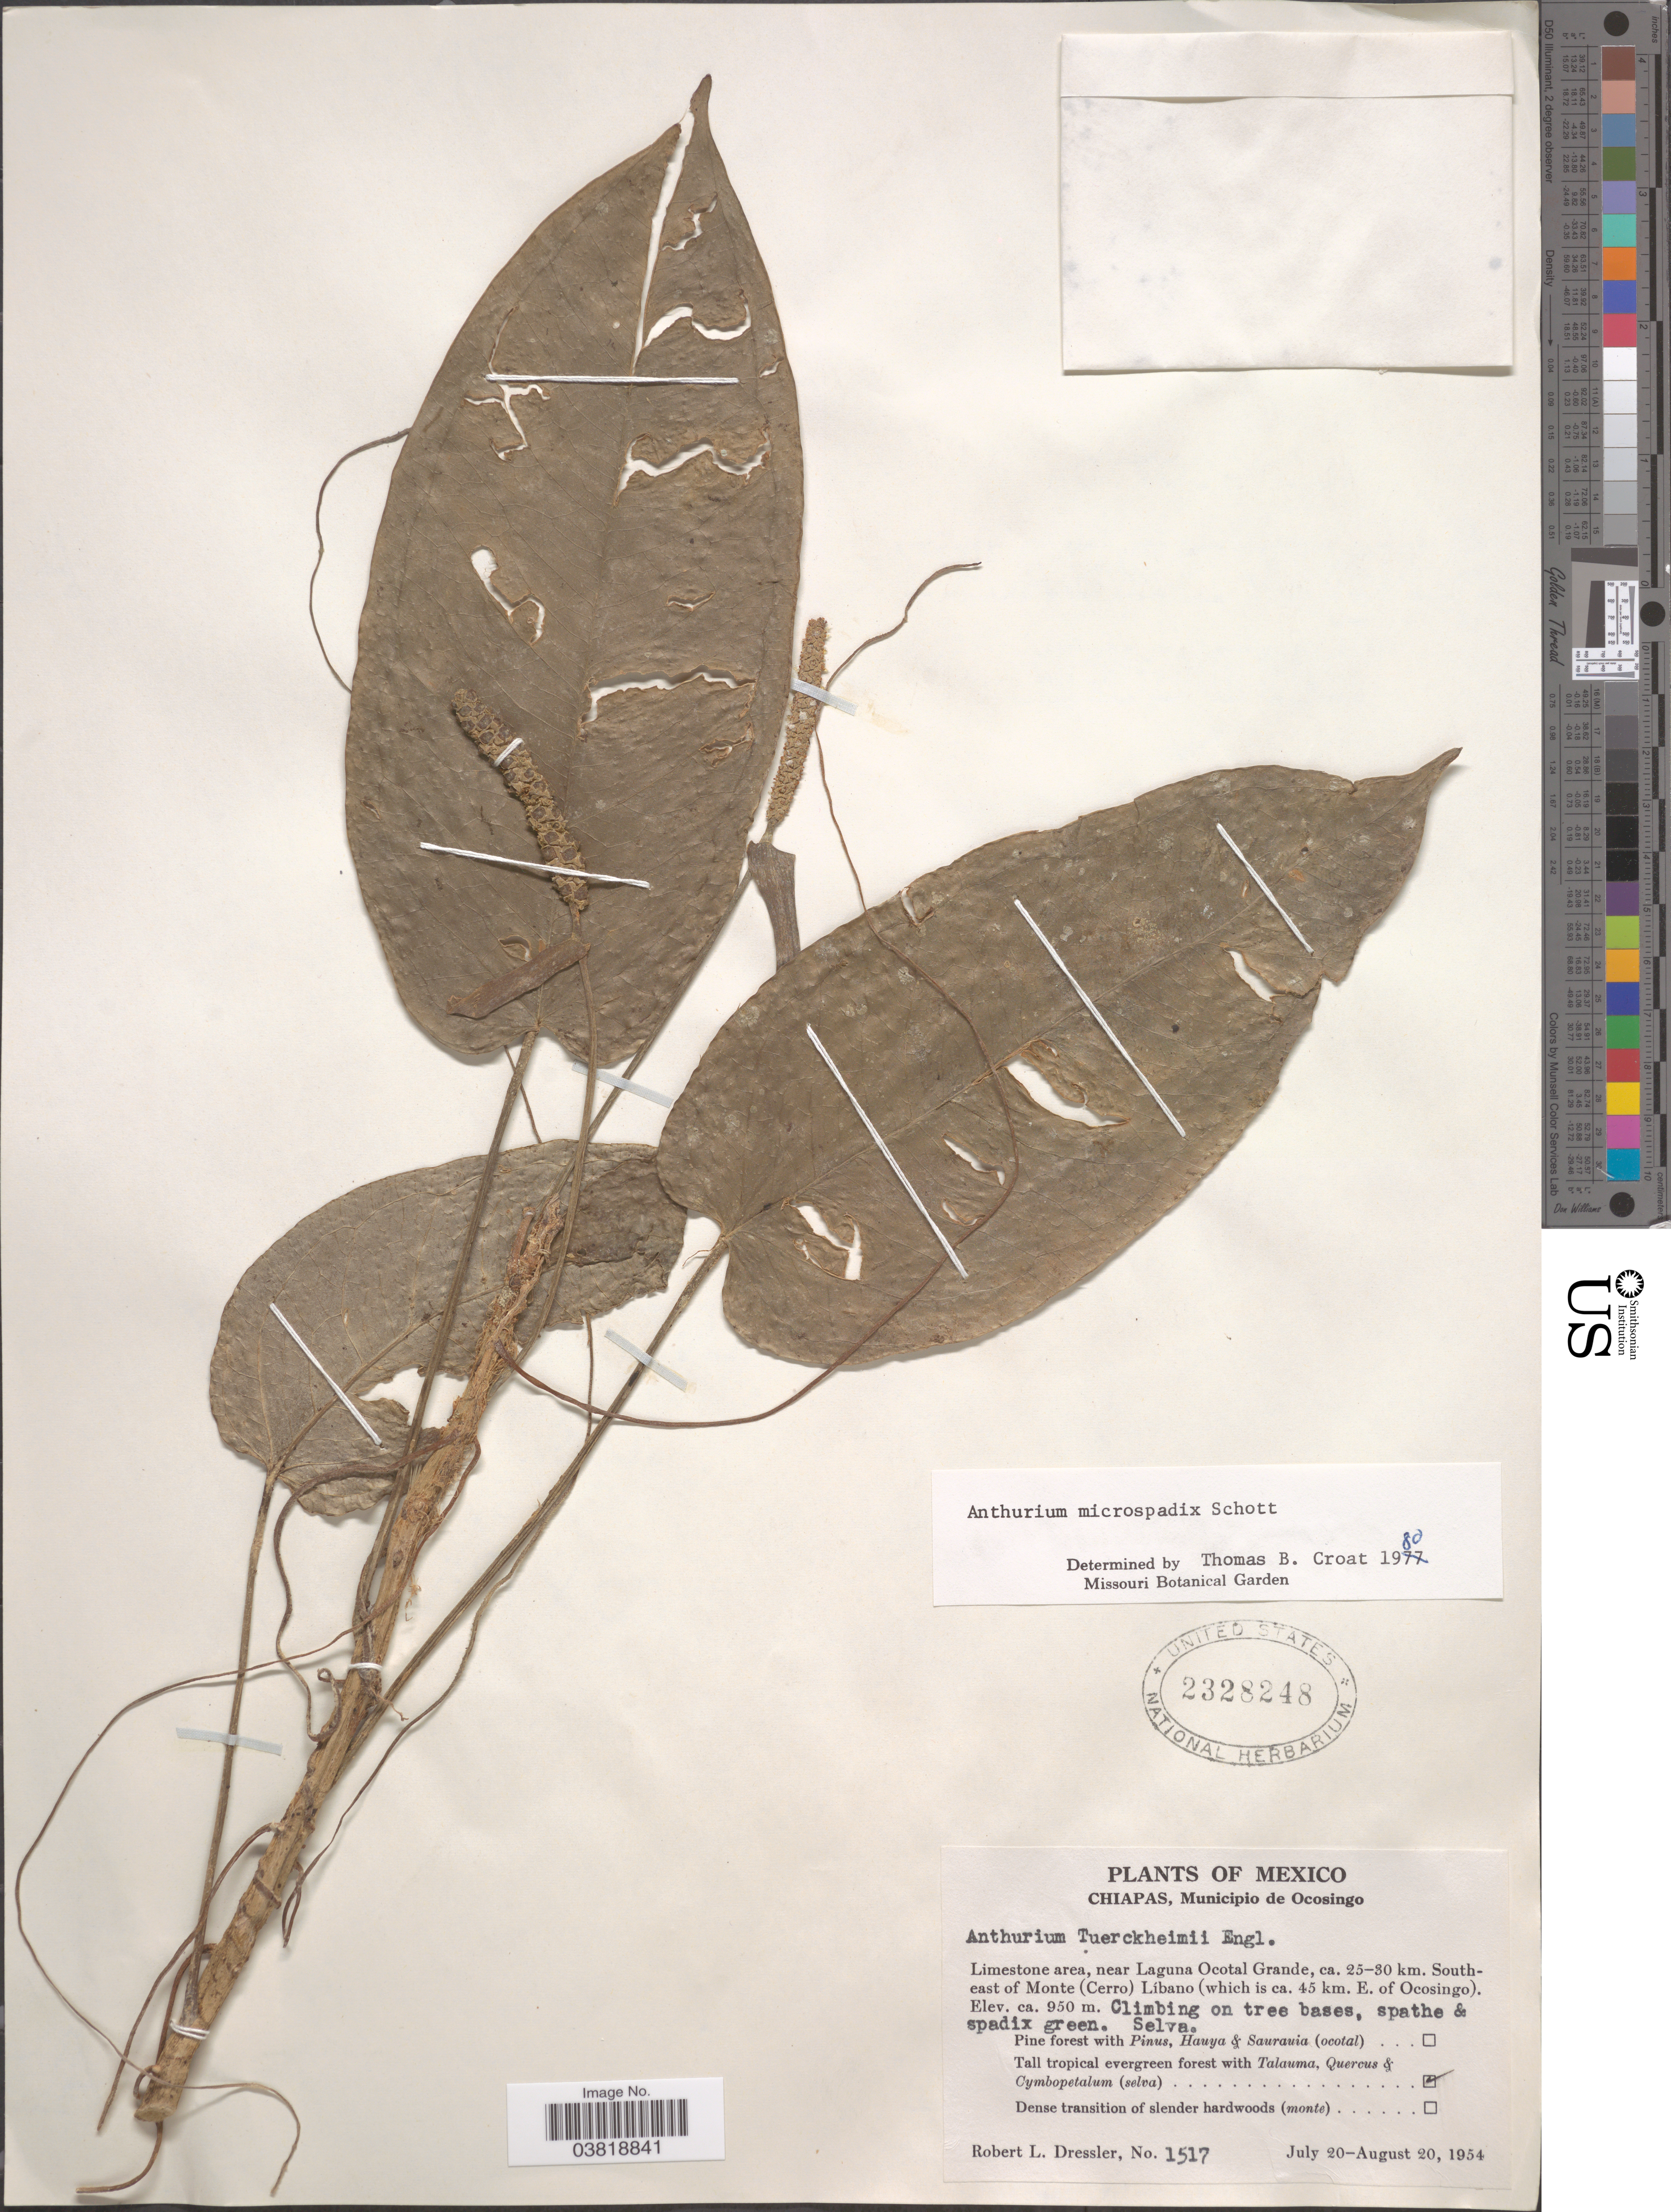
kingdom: Plantae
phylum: Tracheophyta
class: Liliopsida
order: Alismatales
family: Araceae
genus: Anthurium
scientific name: Anthurium microspadix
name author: Schott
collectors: R. Dressler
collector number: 1517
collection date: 1954-07-20/1954-08-20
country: Mexico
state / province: Chiapas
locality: Municipio de Ocosingo. Limestone area, near Laguna Ocotal Grande, ca. 25-30 km. South-east of Monte (Cerro) Líbano (which is ca. 45 km. E. of Ocosingo).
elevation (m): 950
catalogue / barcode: US 2328248